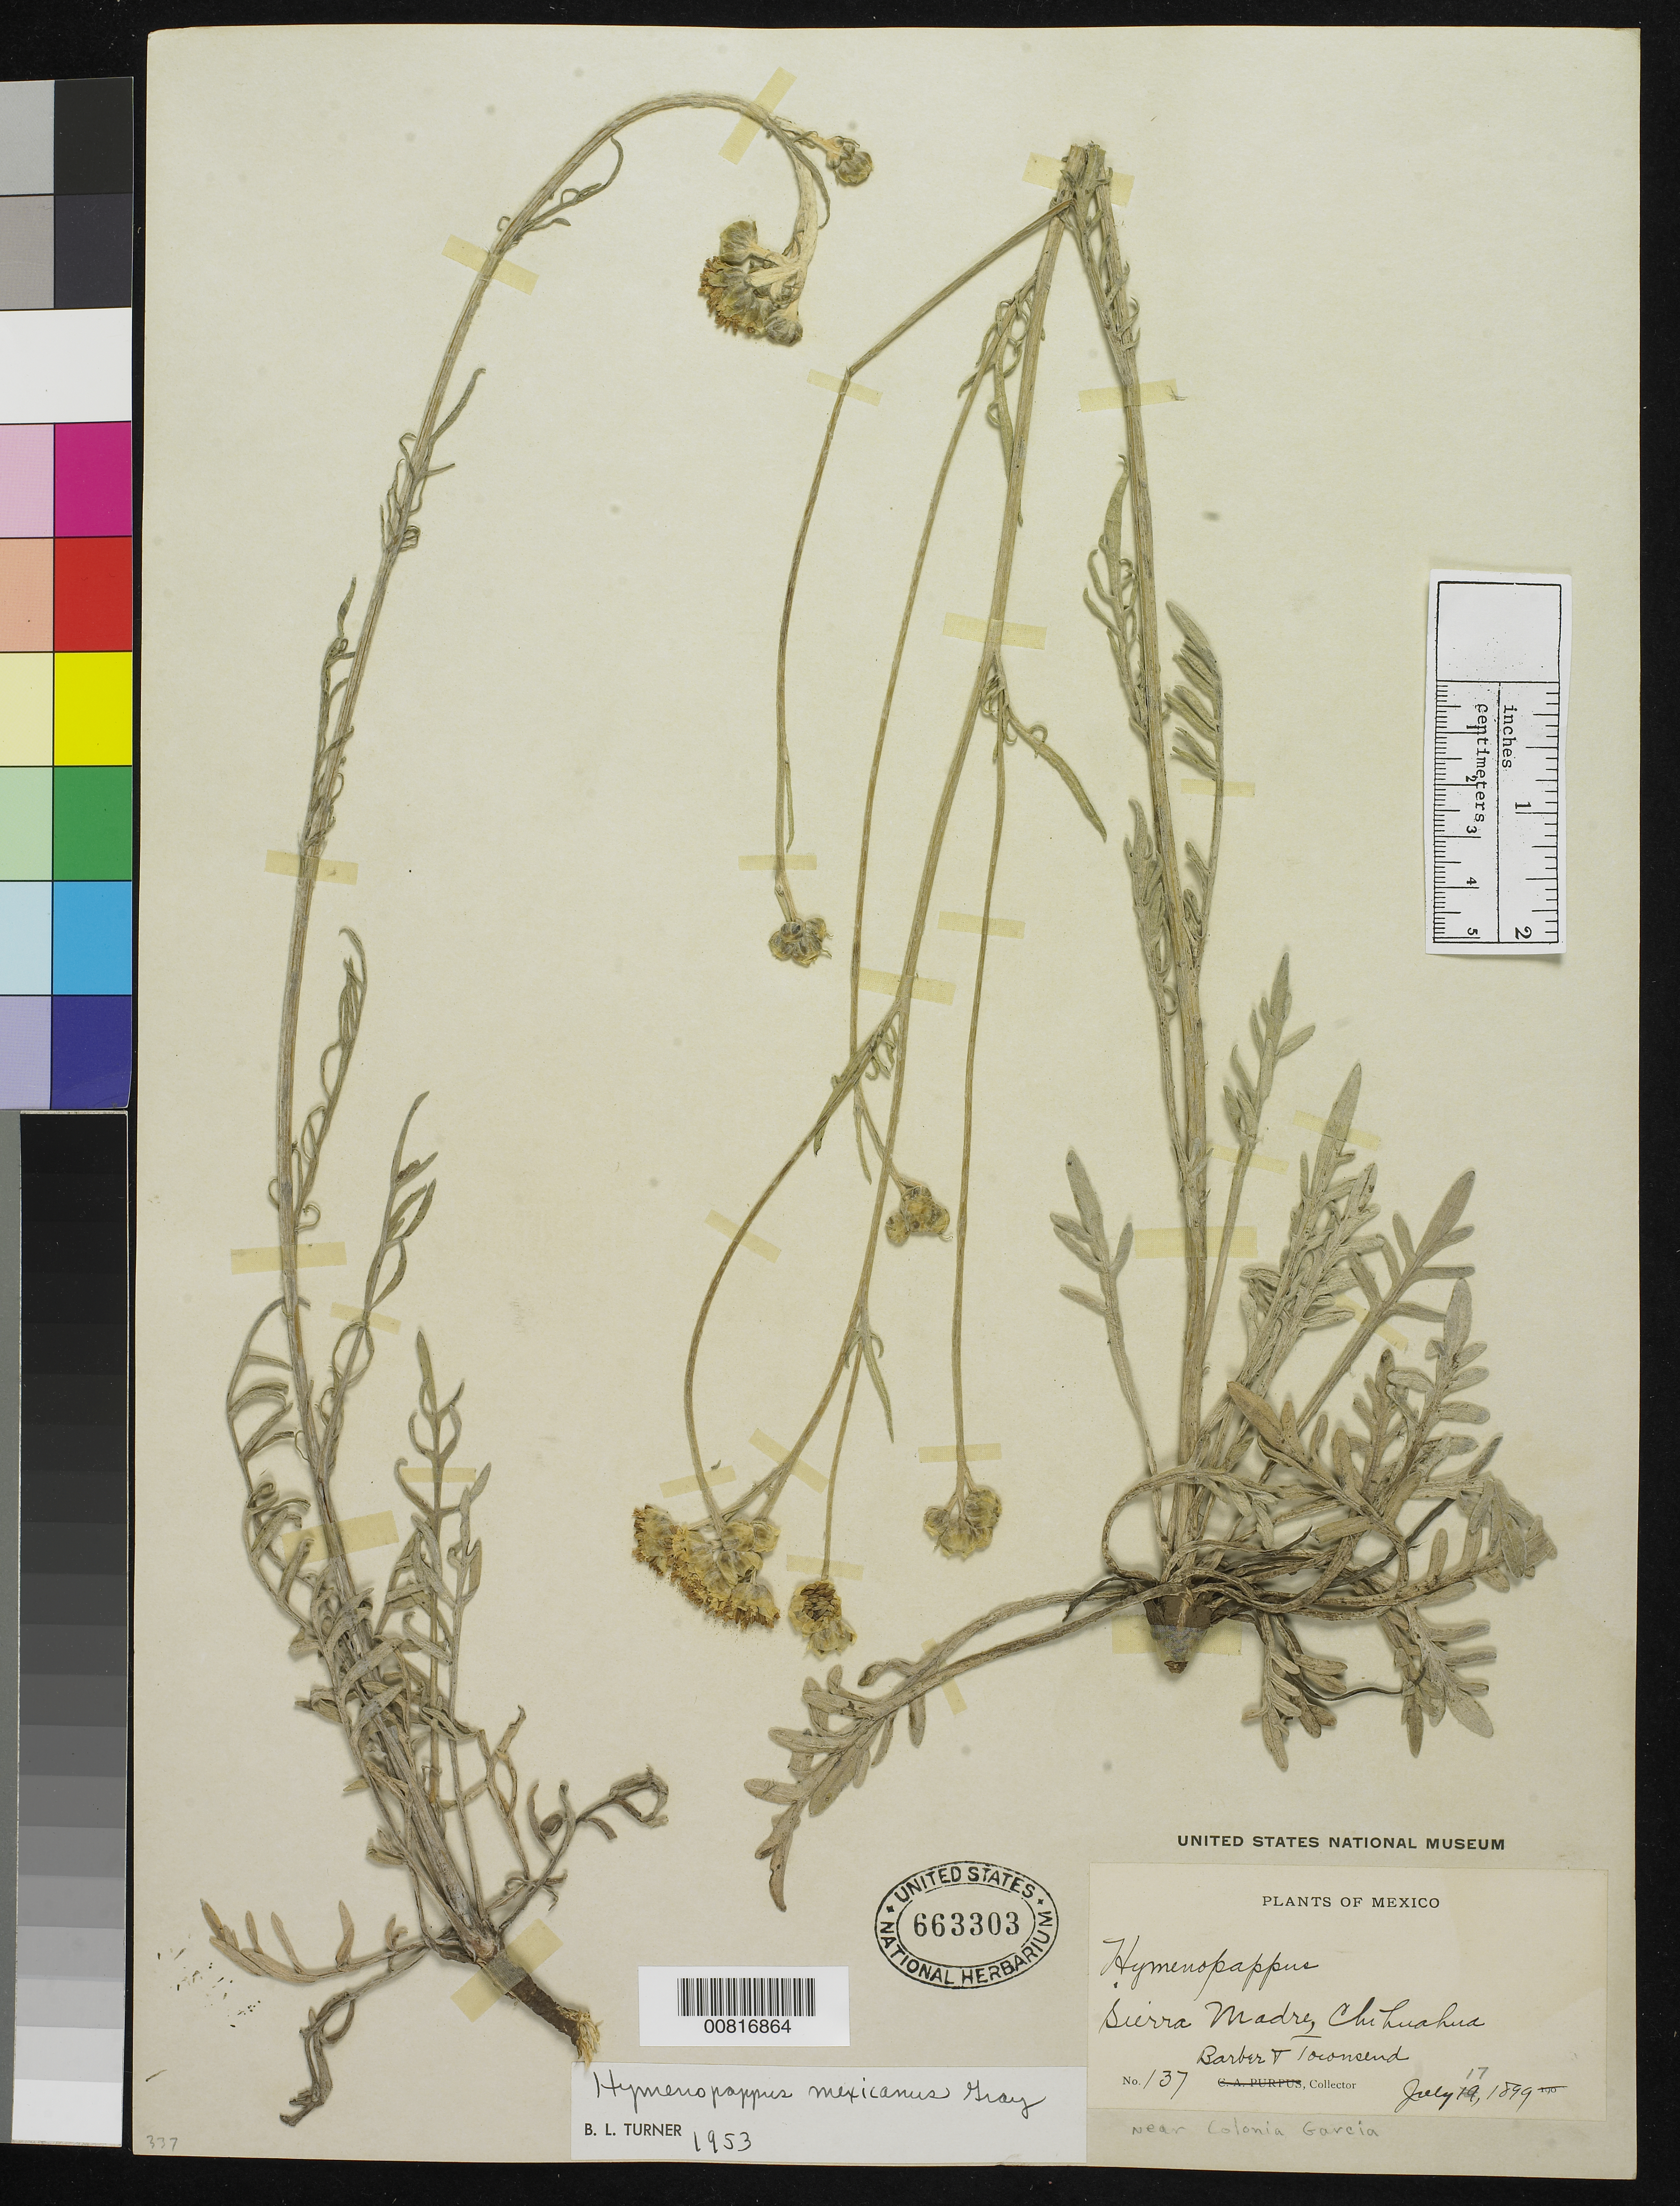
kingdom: Plantae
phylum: Tracheophyta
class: Magnoliopsida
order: Asterales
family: Asteraceae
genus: Hymenopappus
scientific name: Hymenopappus mexicanus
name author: A. Gray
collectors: C. H. T. Townsend & C. Barber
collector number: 137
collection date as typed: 17 Jul 1899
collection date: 1899-07-17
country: Mexico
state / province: Chihuahua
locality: Near Colonia García, Sierra Madre, Chihuahua.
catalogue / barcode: US 663303